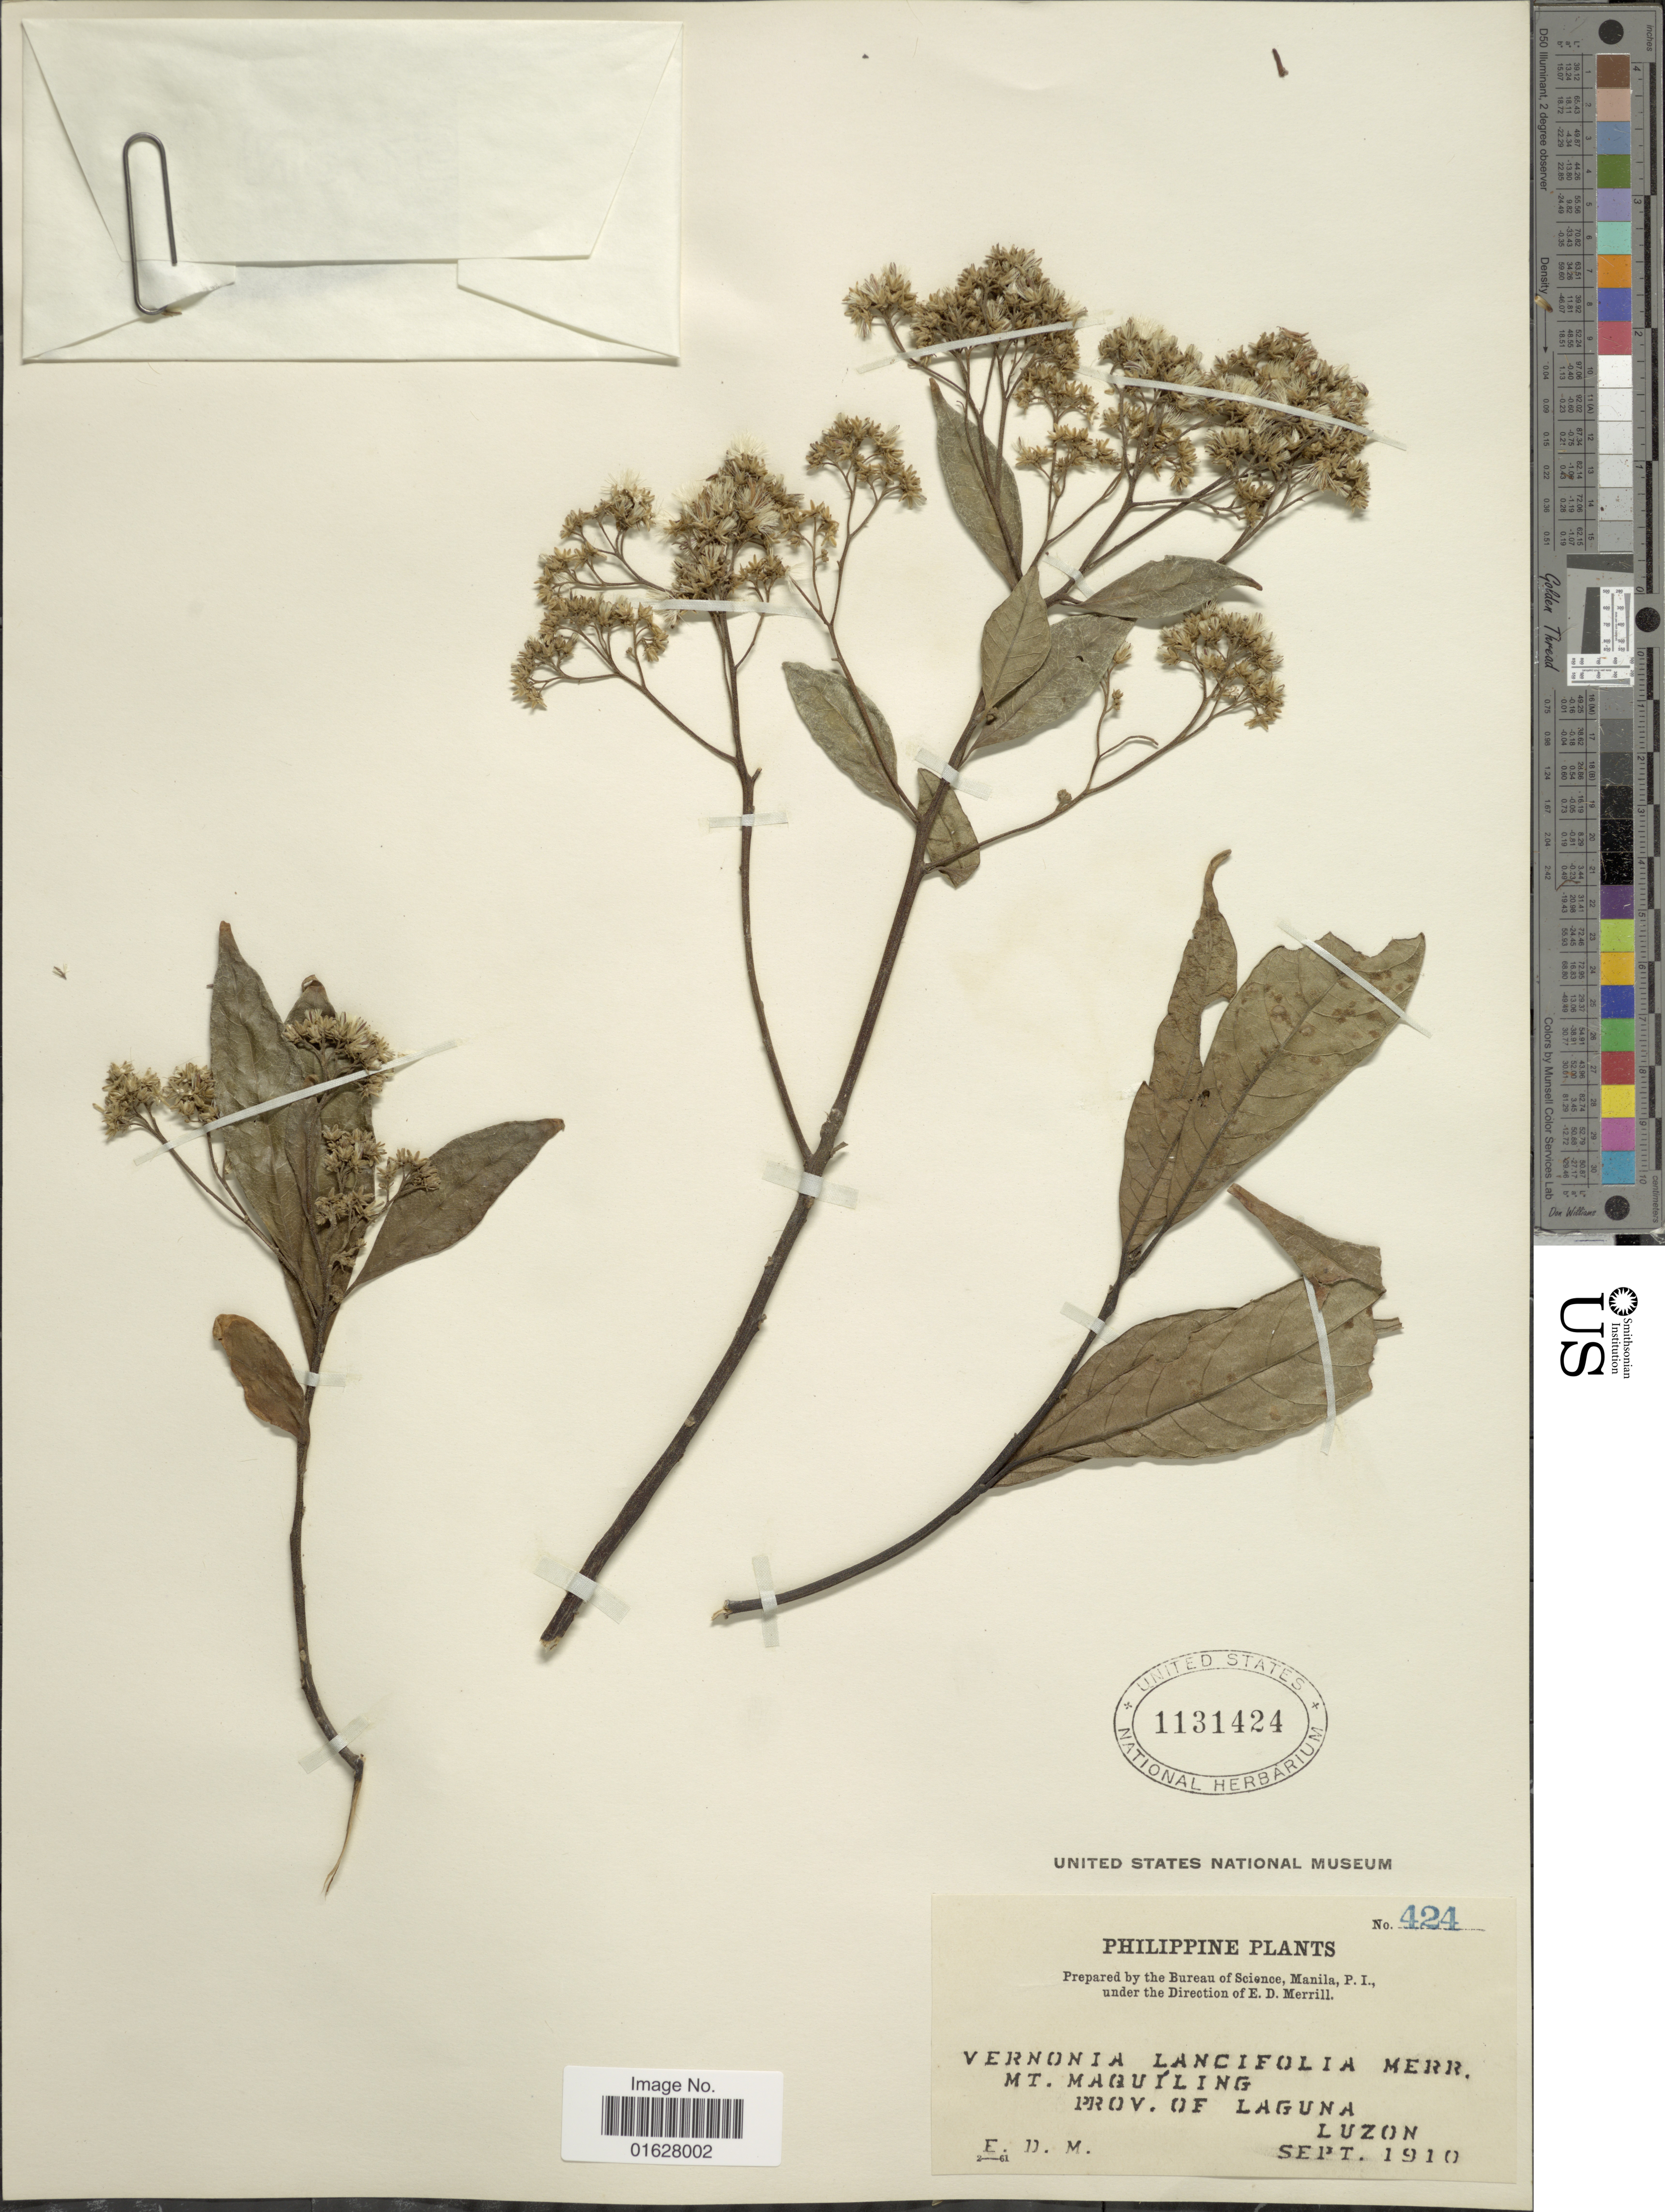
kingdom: Plantae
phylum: Tracheophyta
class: Magnoliopsida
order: Asterales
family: Asteraceae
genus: Vernonia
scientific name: Vernonia lancifolia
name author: Merr.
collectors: E. D. Merrill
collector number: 424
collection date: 1910-09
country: Philippines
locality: The Philippines. Mt. Maquiling. Prov. of Laguna Luzon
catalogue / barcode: US 1131424